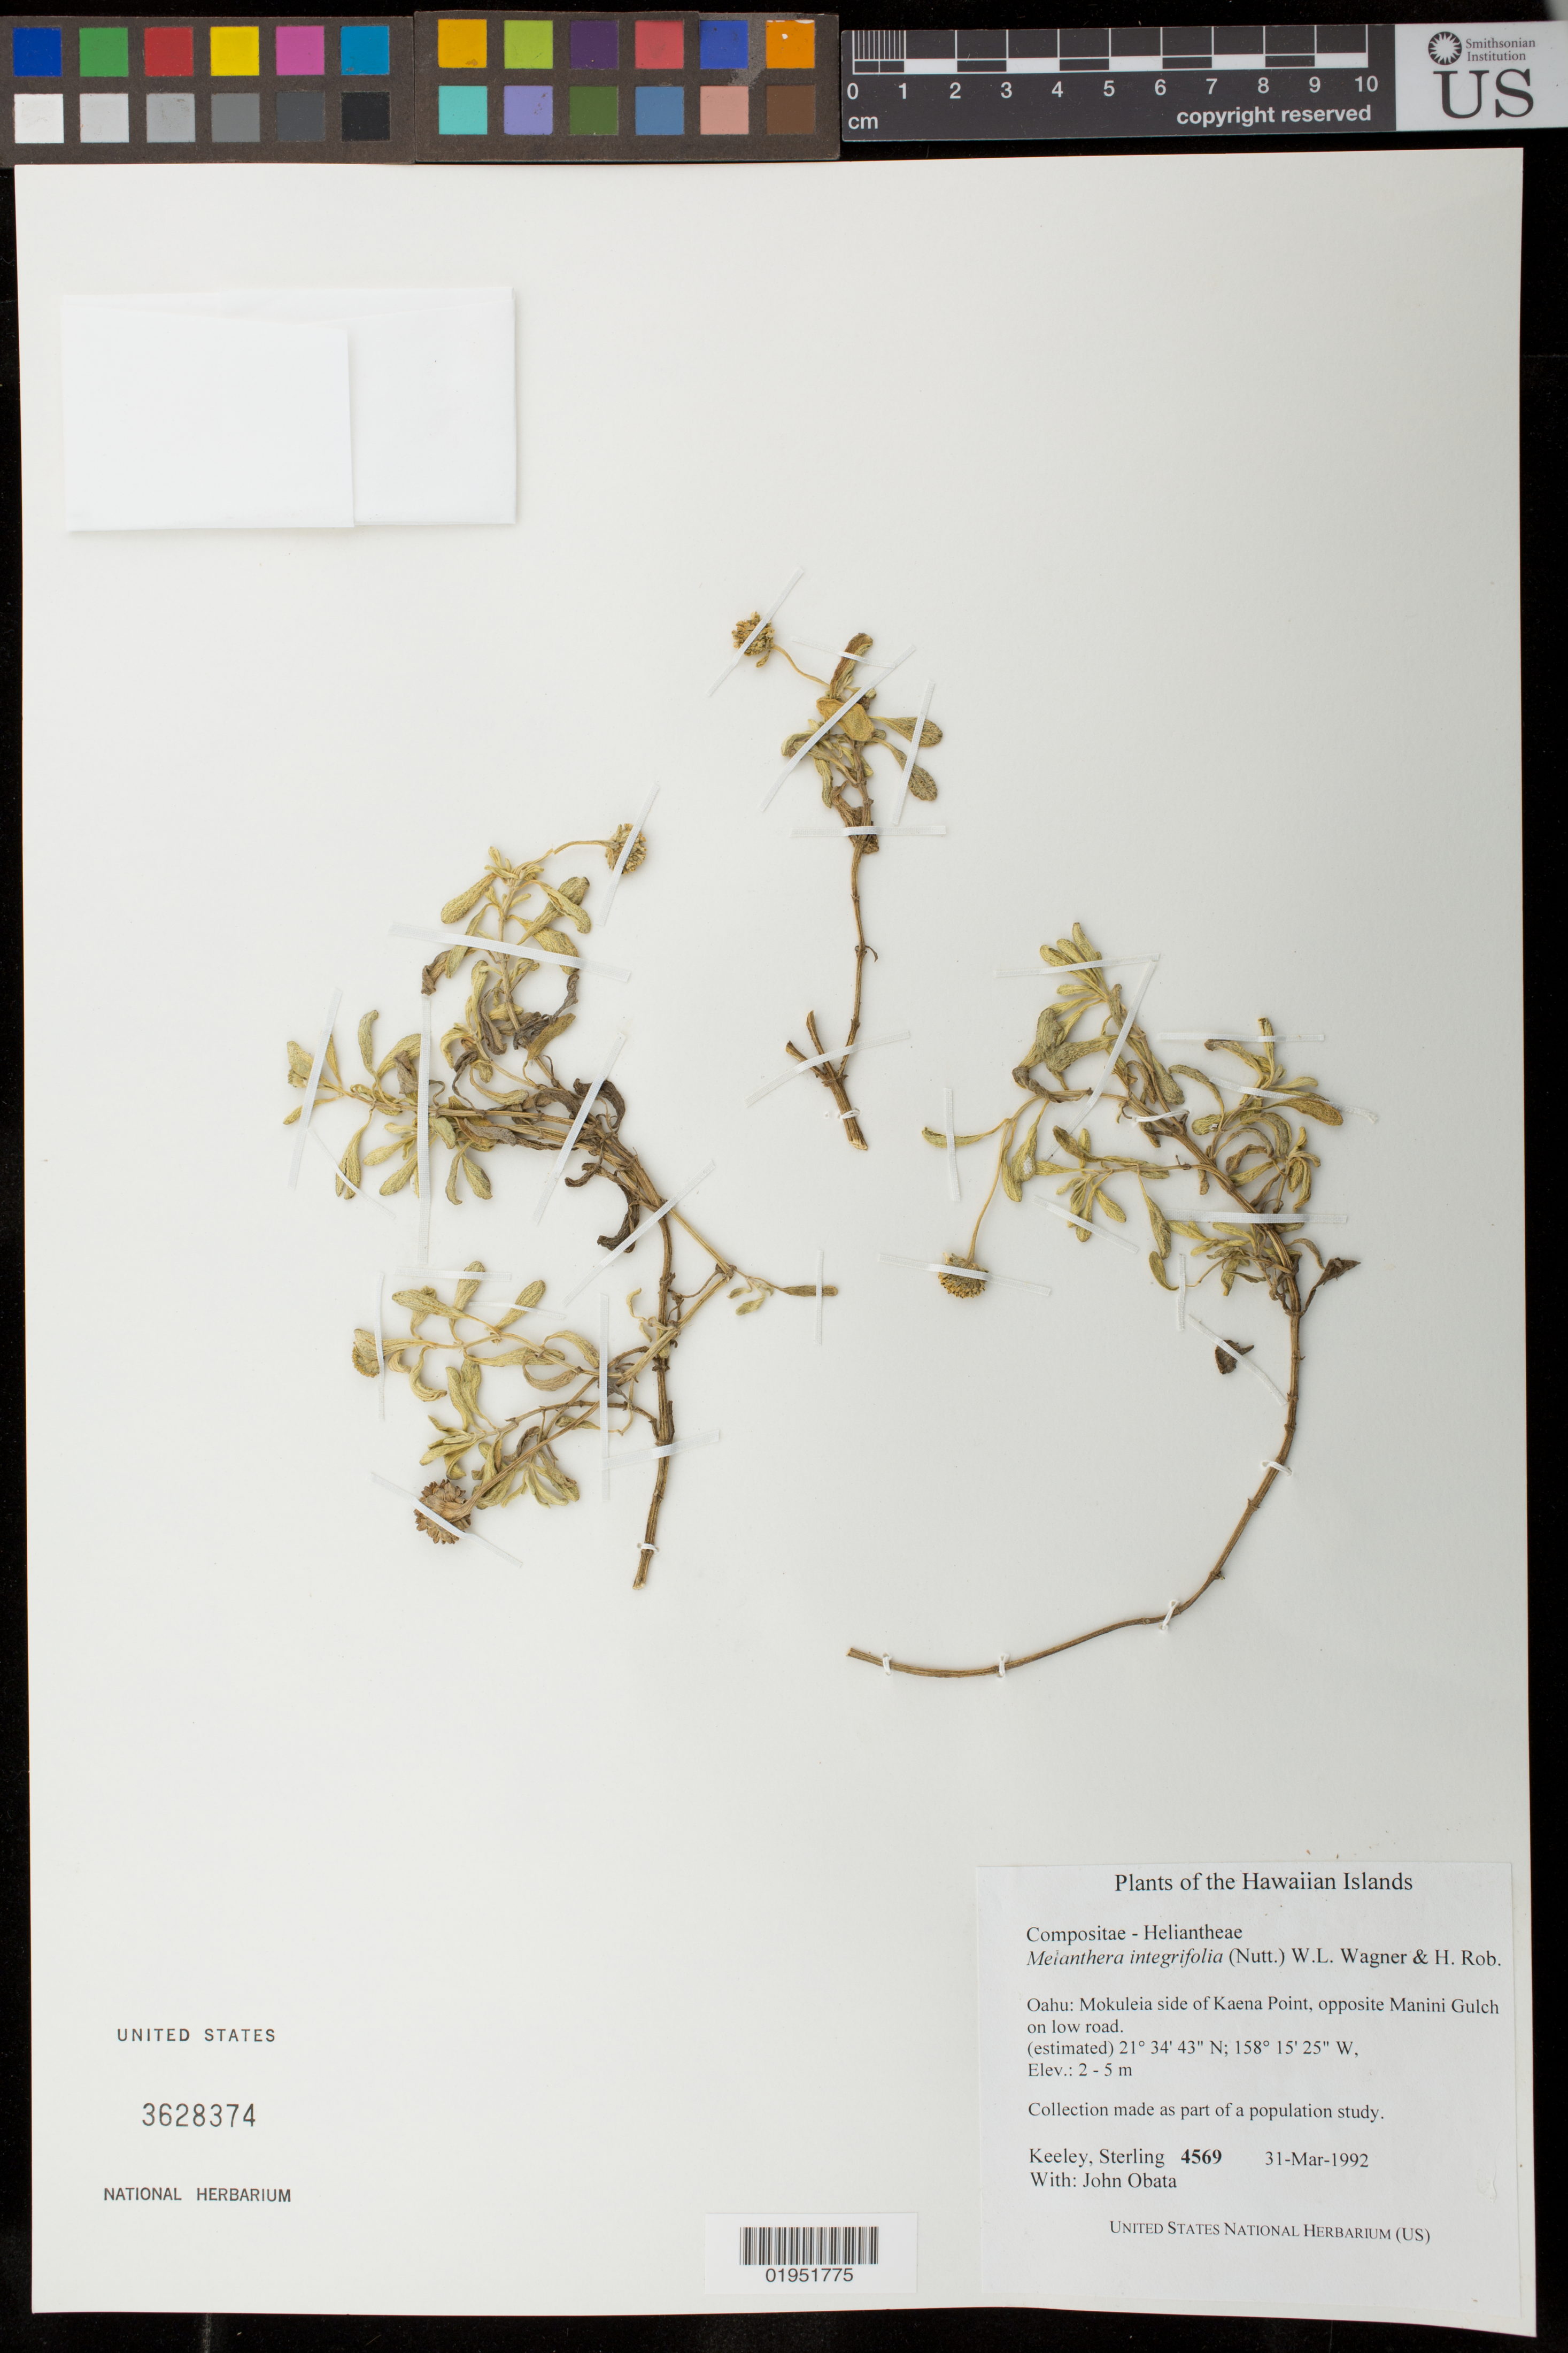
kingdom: Plantae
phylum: Tracheophyta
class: Magnoliopsida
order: Asterales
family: Asteraceae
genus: Wollastonia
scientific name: Wollastonia integrifolia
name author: (Nutt.) Orchard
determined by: Wagner, W. L., (BOT), Smithsonian Institution - National Museum of Natural History (UNITED STATES)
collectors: S. Keeley & J. Obata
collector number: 4569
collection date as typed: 31 Mar 1992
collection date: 1992-03-31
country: United States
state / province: Hawaii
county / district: Honolulu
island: Oahu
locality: Mokuleia side of Kaena Point, opposite Manini Gulch on low road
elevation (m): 2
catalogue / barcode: US 3628374